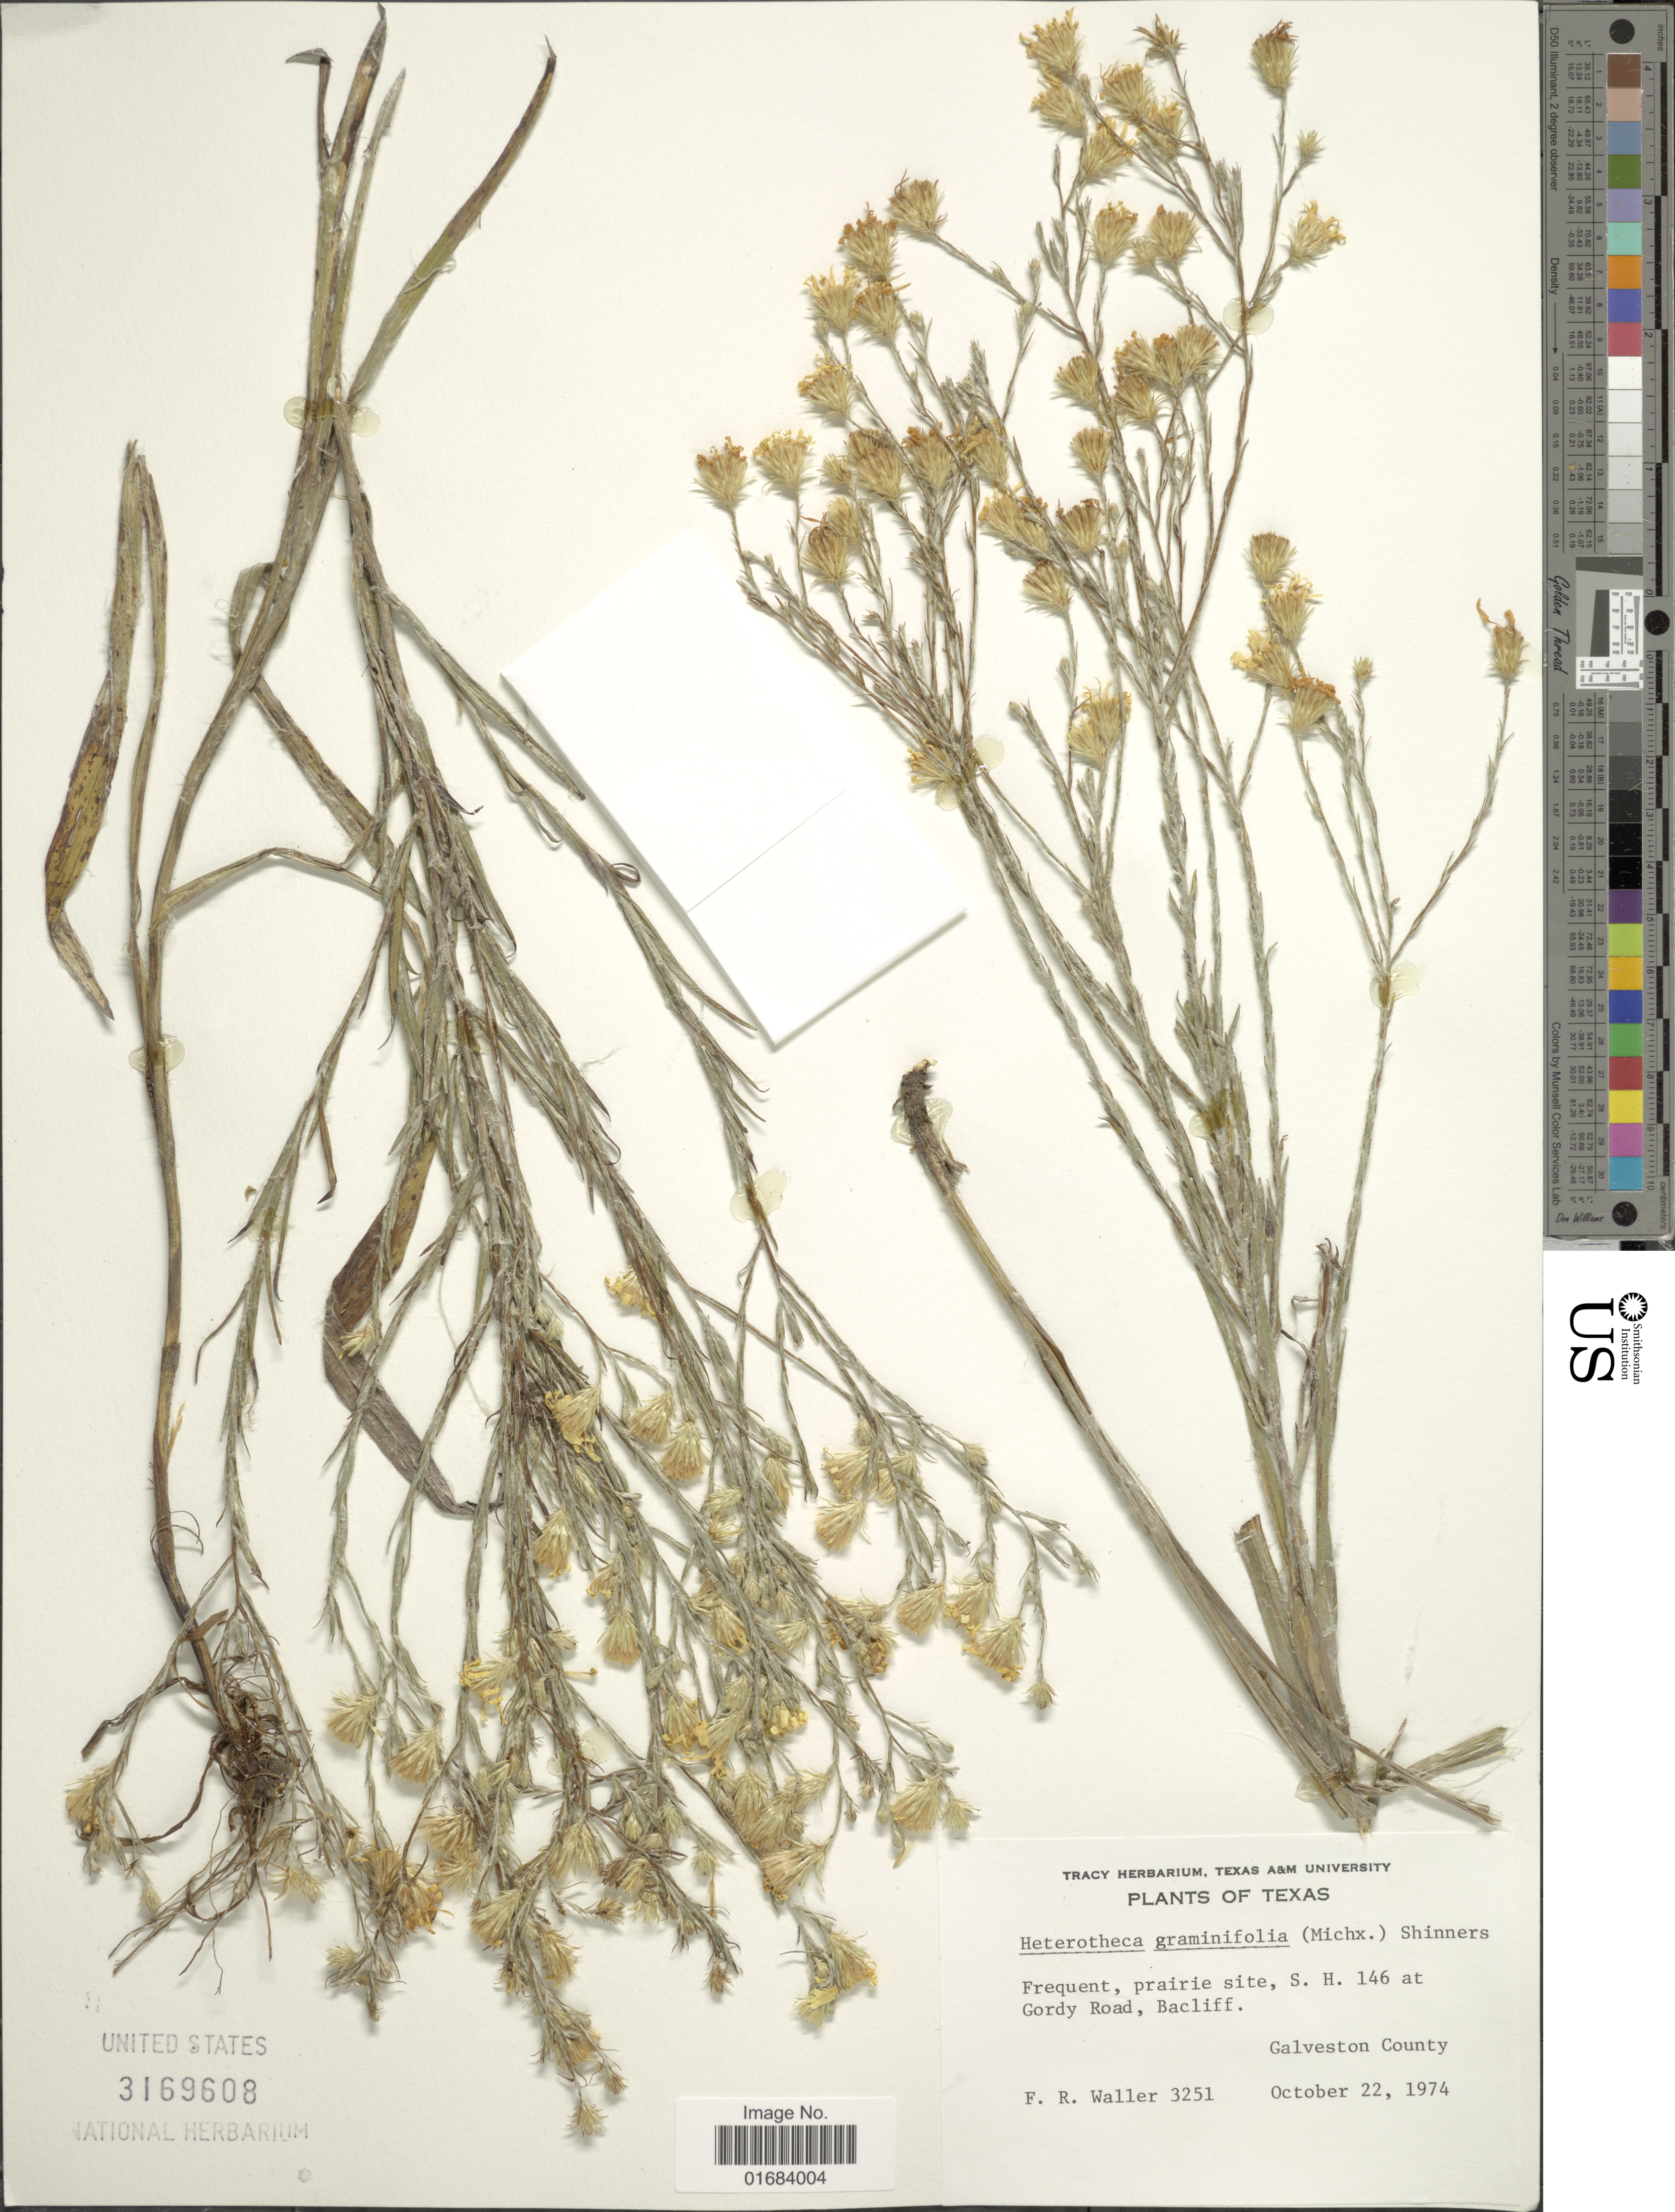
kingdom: Plantae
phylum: Tracheophyta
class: Magnoliopsida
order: Asterales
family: Asteraceae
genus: Pityopsis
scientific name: Pityopsis graminifolia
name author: (Michx.) Nutt.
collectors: F. R. Waller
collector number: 3251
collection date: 1974-10-22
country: United States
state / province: Texas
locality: S.H. 146 at Gordy Road, Bacliff, Galceston County.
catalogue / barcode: US 3169608